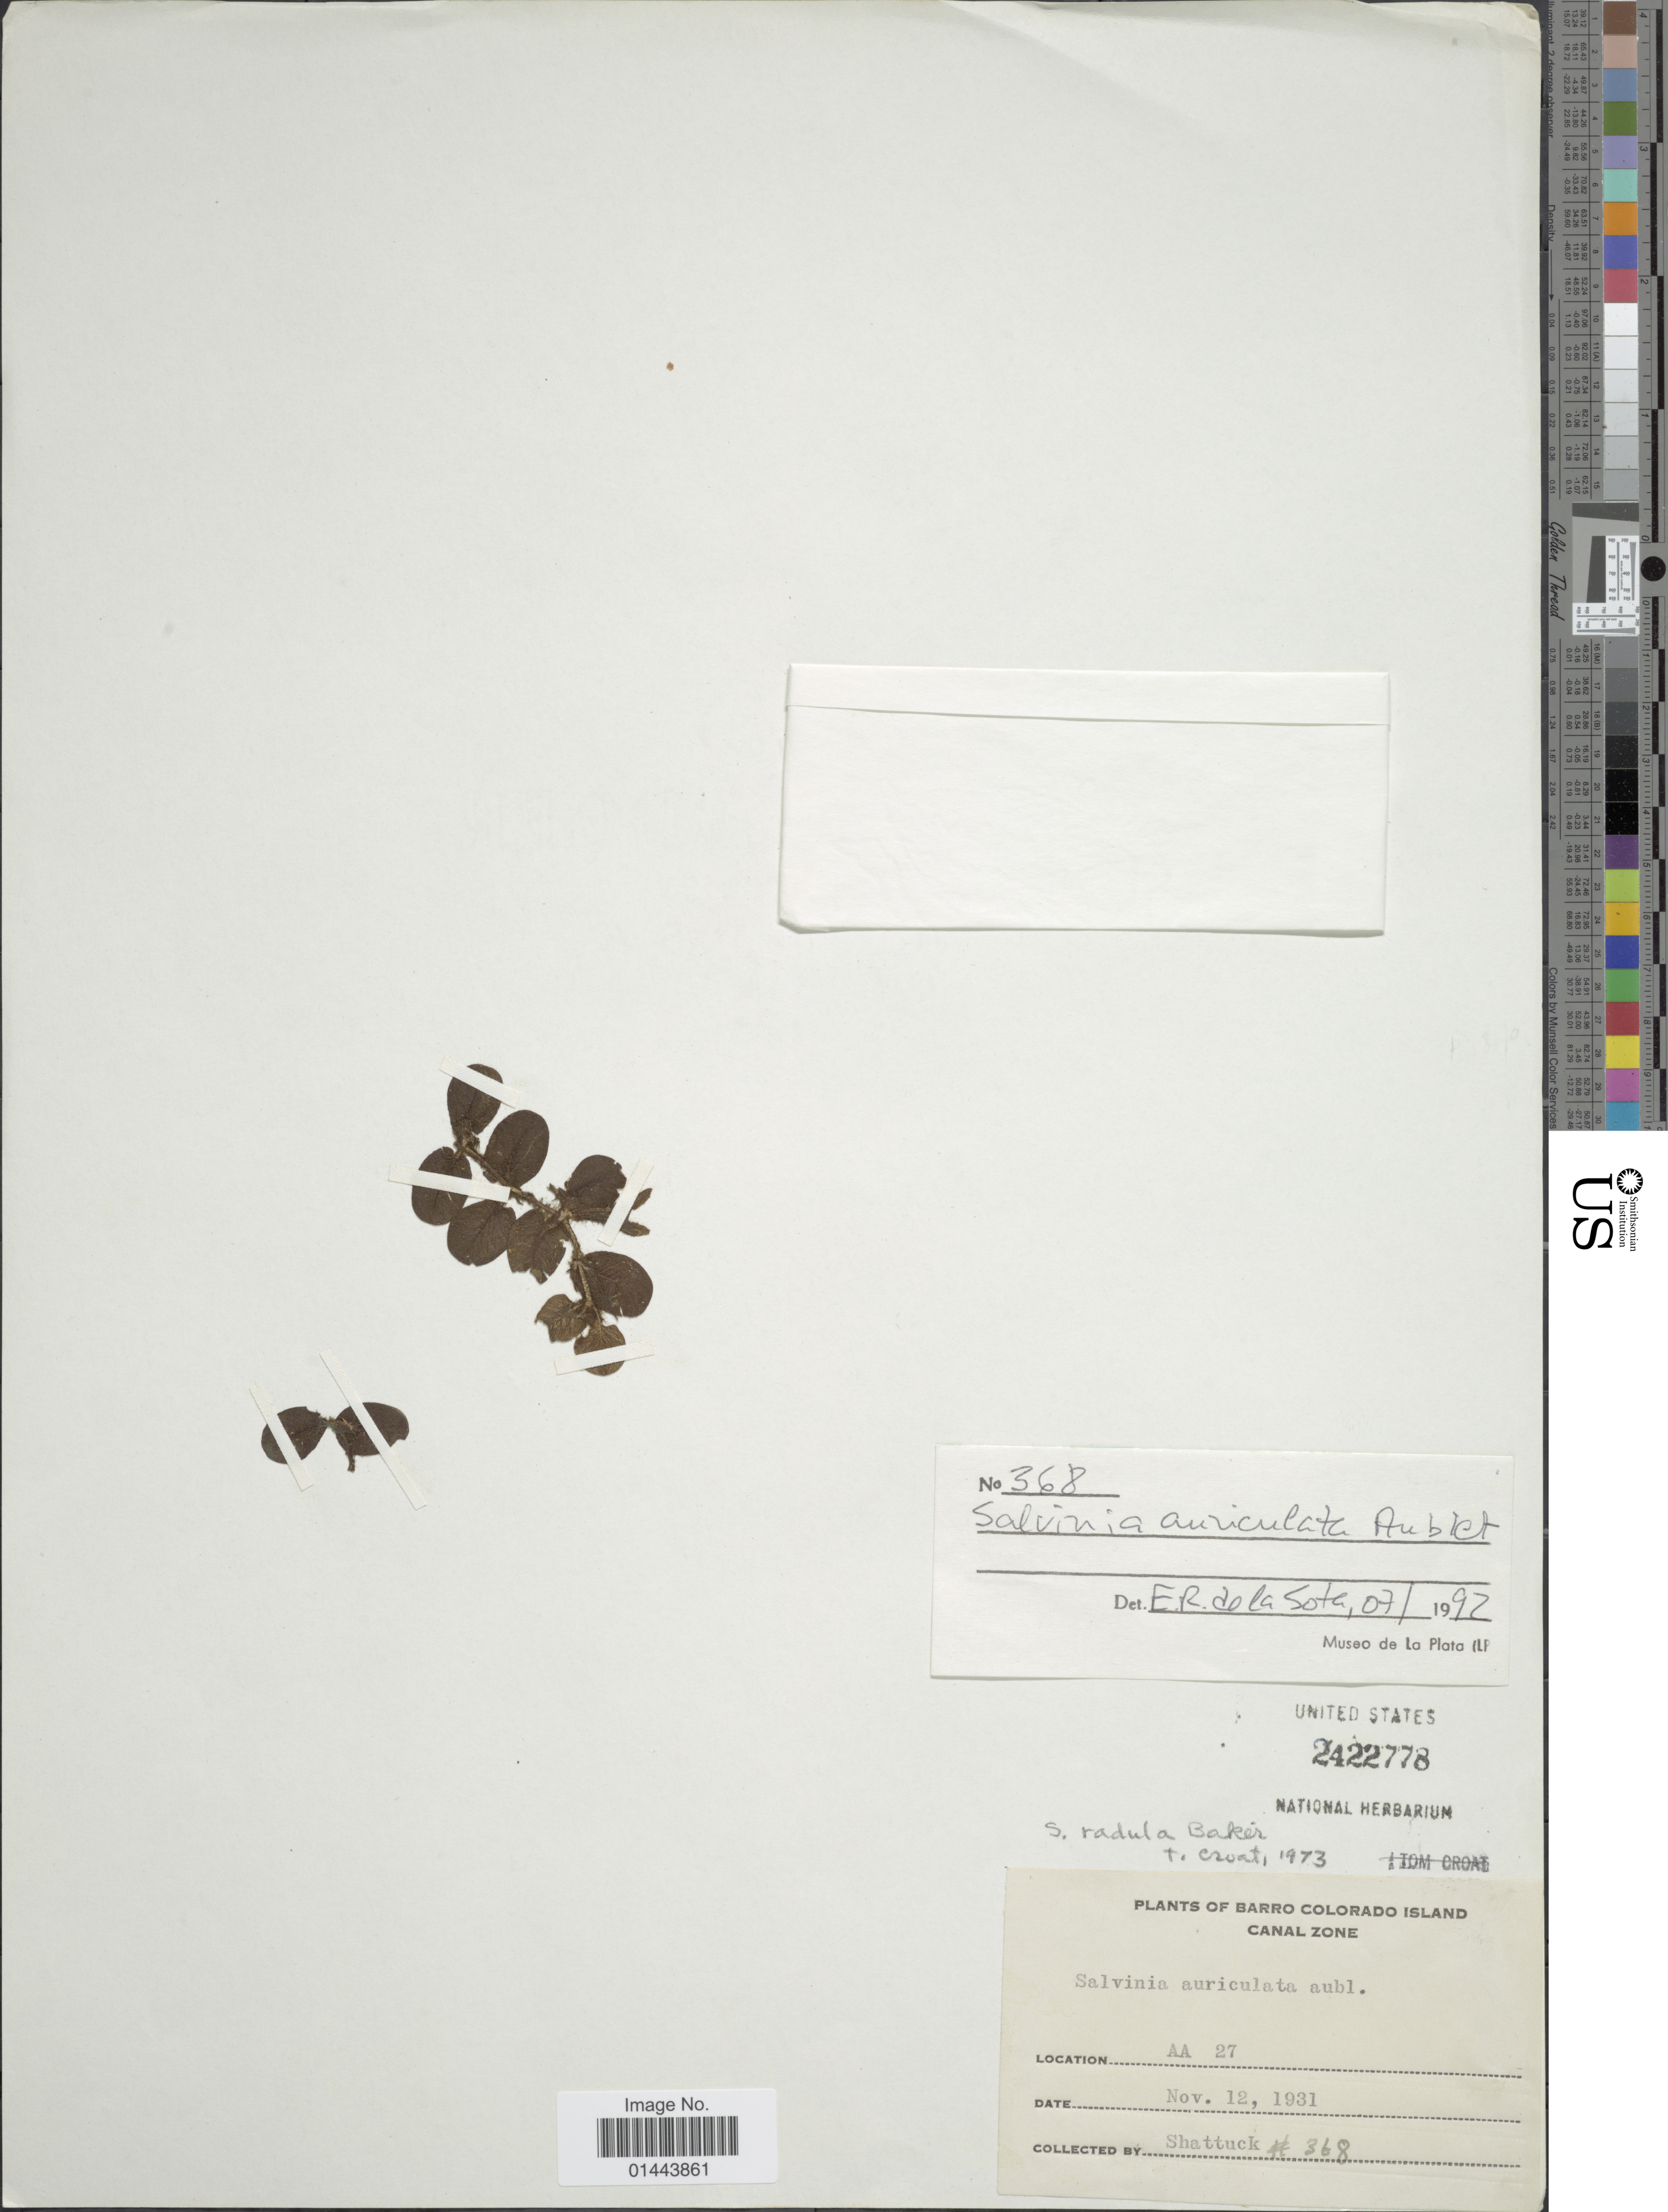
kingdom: Plantae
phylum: Tracheophyta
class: Polypodiopsida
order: Salviniales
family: Salviniaceae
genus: Salvinia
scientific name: Salvinia auriculata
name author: Aubl.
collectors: Shattuck, --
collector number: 368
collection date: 1931-11-12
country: Panama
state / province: Panamá Oeste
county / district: Canal Zone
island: Barro Colorado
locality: Barro Colorado Island, Canal Zone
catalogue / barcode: US 2422778